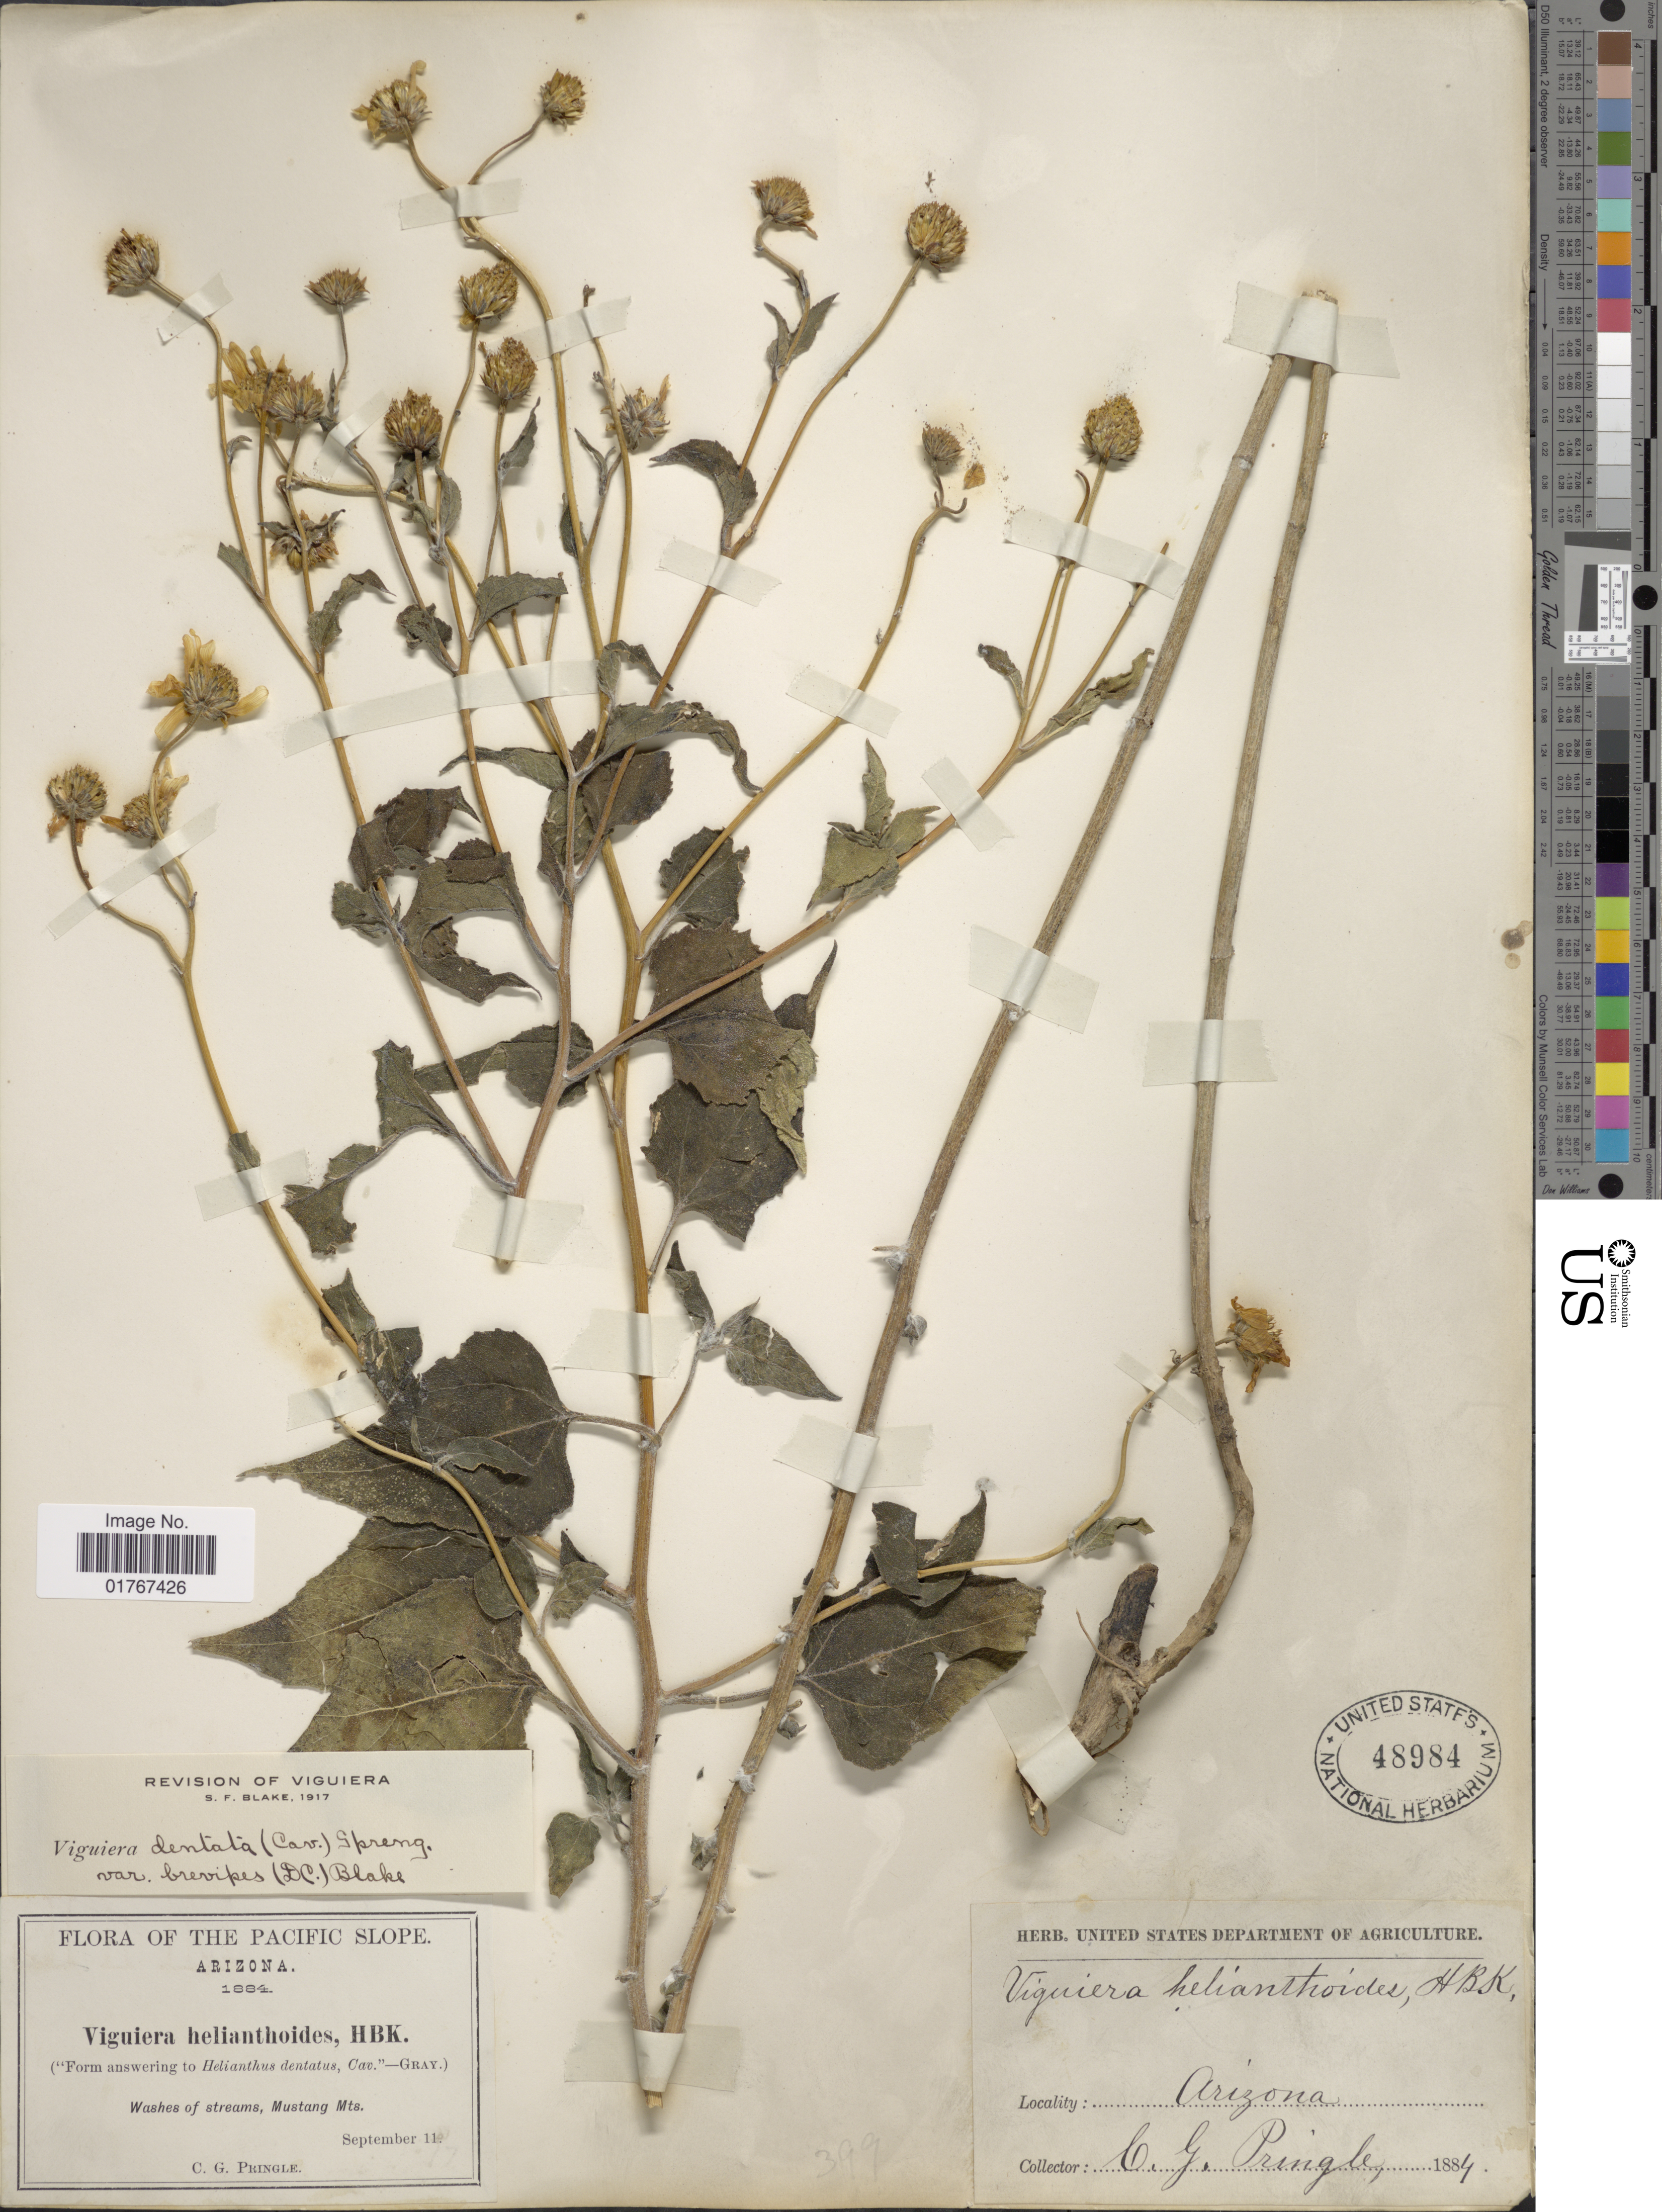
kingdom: Plantae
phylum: Tracheophyta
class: Magnoliopsida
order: Asterales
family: Asteraceae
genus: Viguiera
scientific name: Viguiera dentata var. brevipes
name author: (DC.) S.F. Blake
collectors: C. G. Pringle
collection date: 1884-09-11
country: United States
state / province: Arizona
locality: The Pacific Slope, Washes of streams, Mustang Mts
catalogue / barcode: US 48984